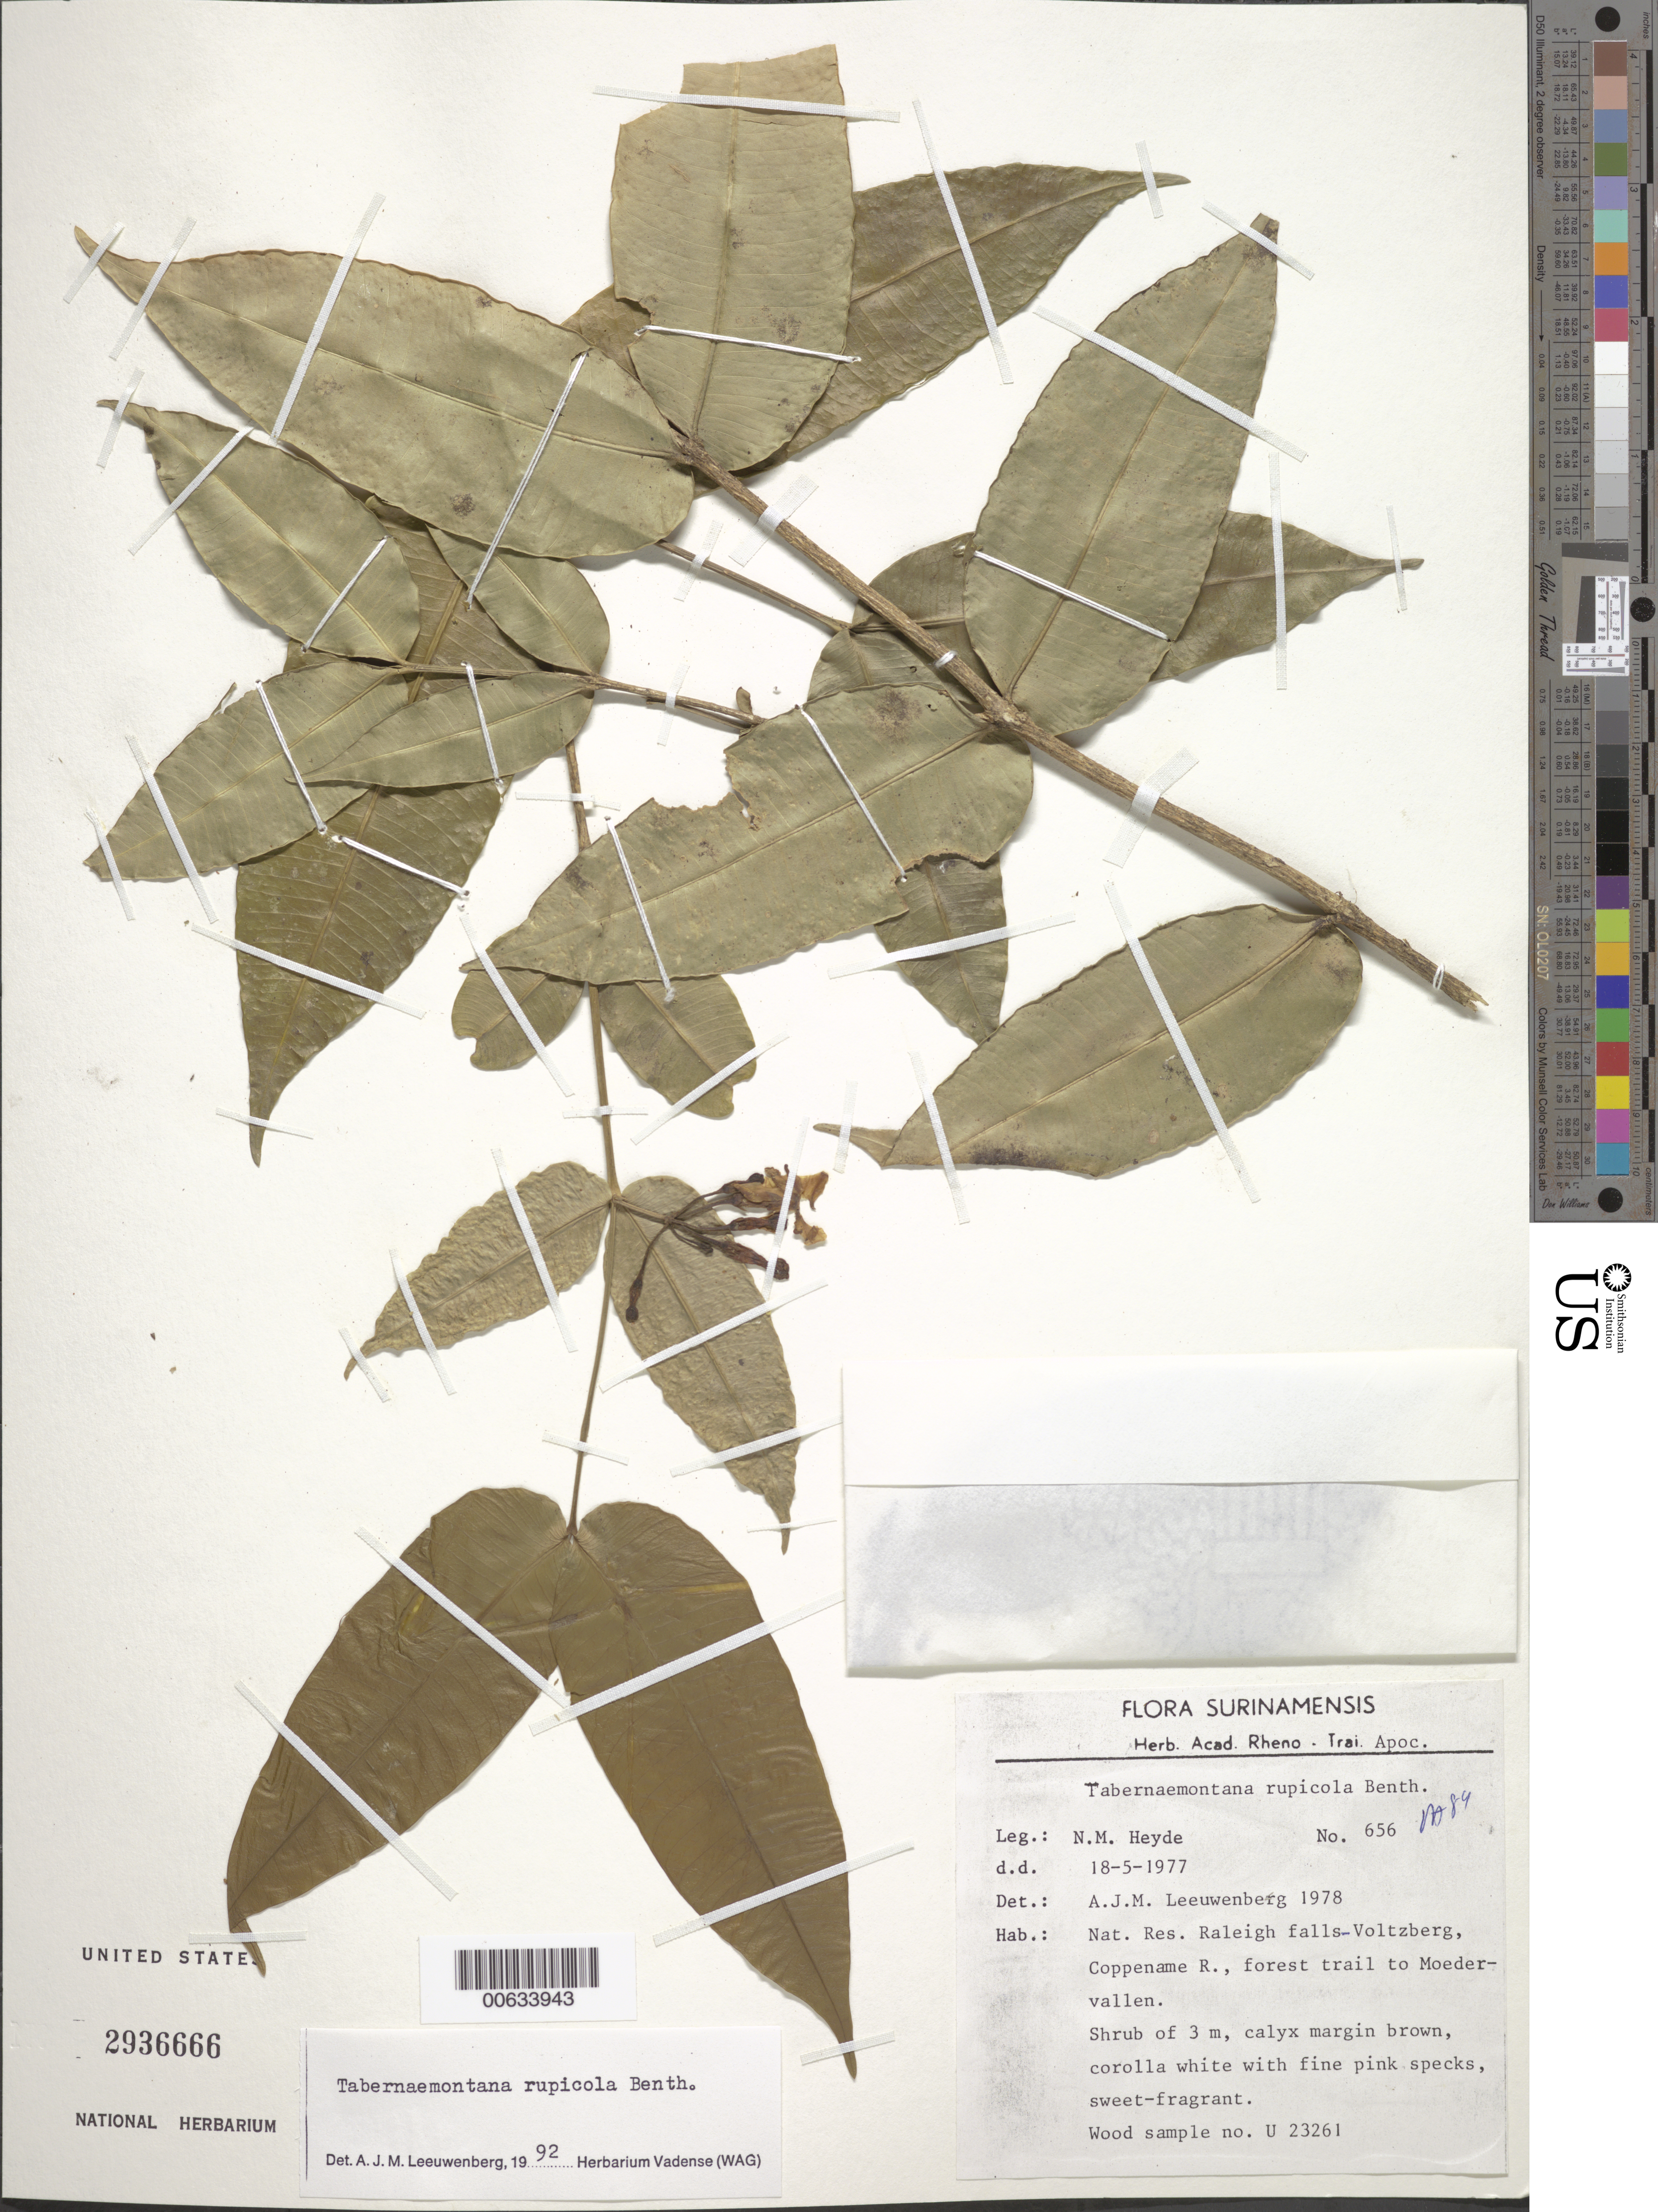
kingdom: Plantae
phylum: Tracheophyta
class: Magnoliopsida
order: Gentianales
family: Apocynaceae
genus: Tabernaemontana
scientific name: Tabernaemontana rupicola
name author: Benth.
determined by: Leeuwenberg, A. J. M.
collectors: N. M. Heyde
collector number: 656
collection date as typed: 18-May-77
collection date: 1977-05-18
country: Suriname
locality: Nat. Res. Raleigh Falls-Voltzberg, Coppename R., trail to Moedervallen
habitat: Forest trail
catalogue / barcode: US 2936666